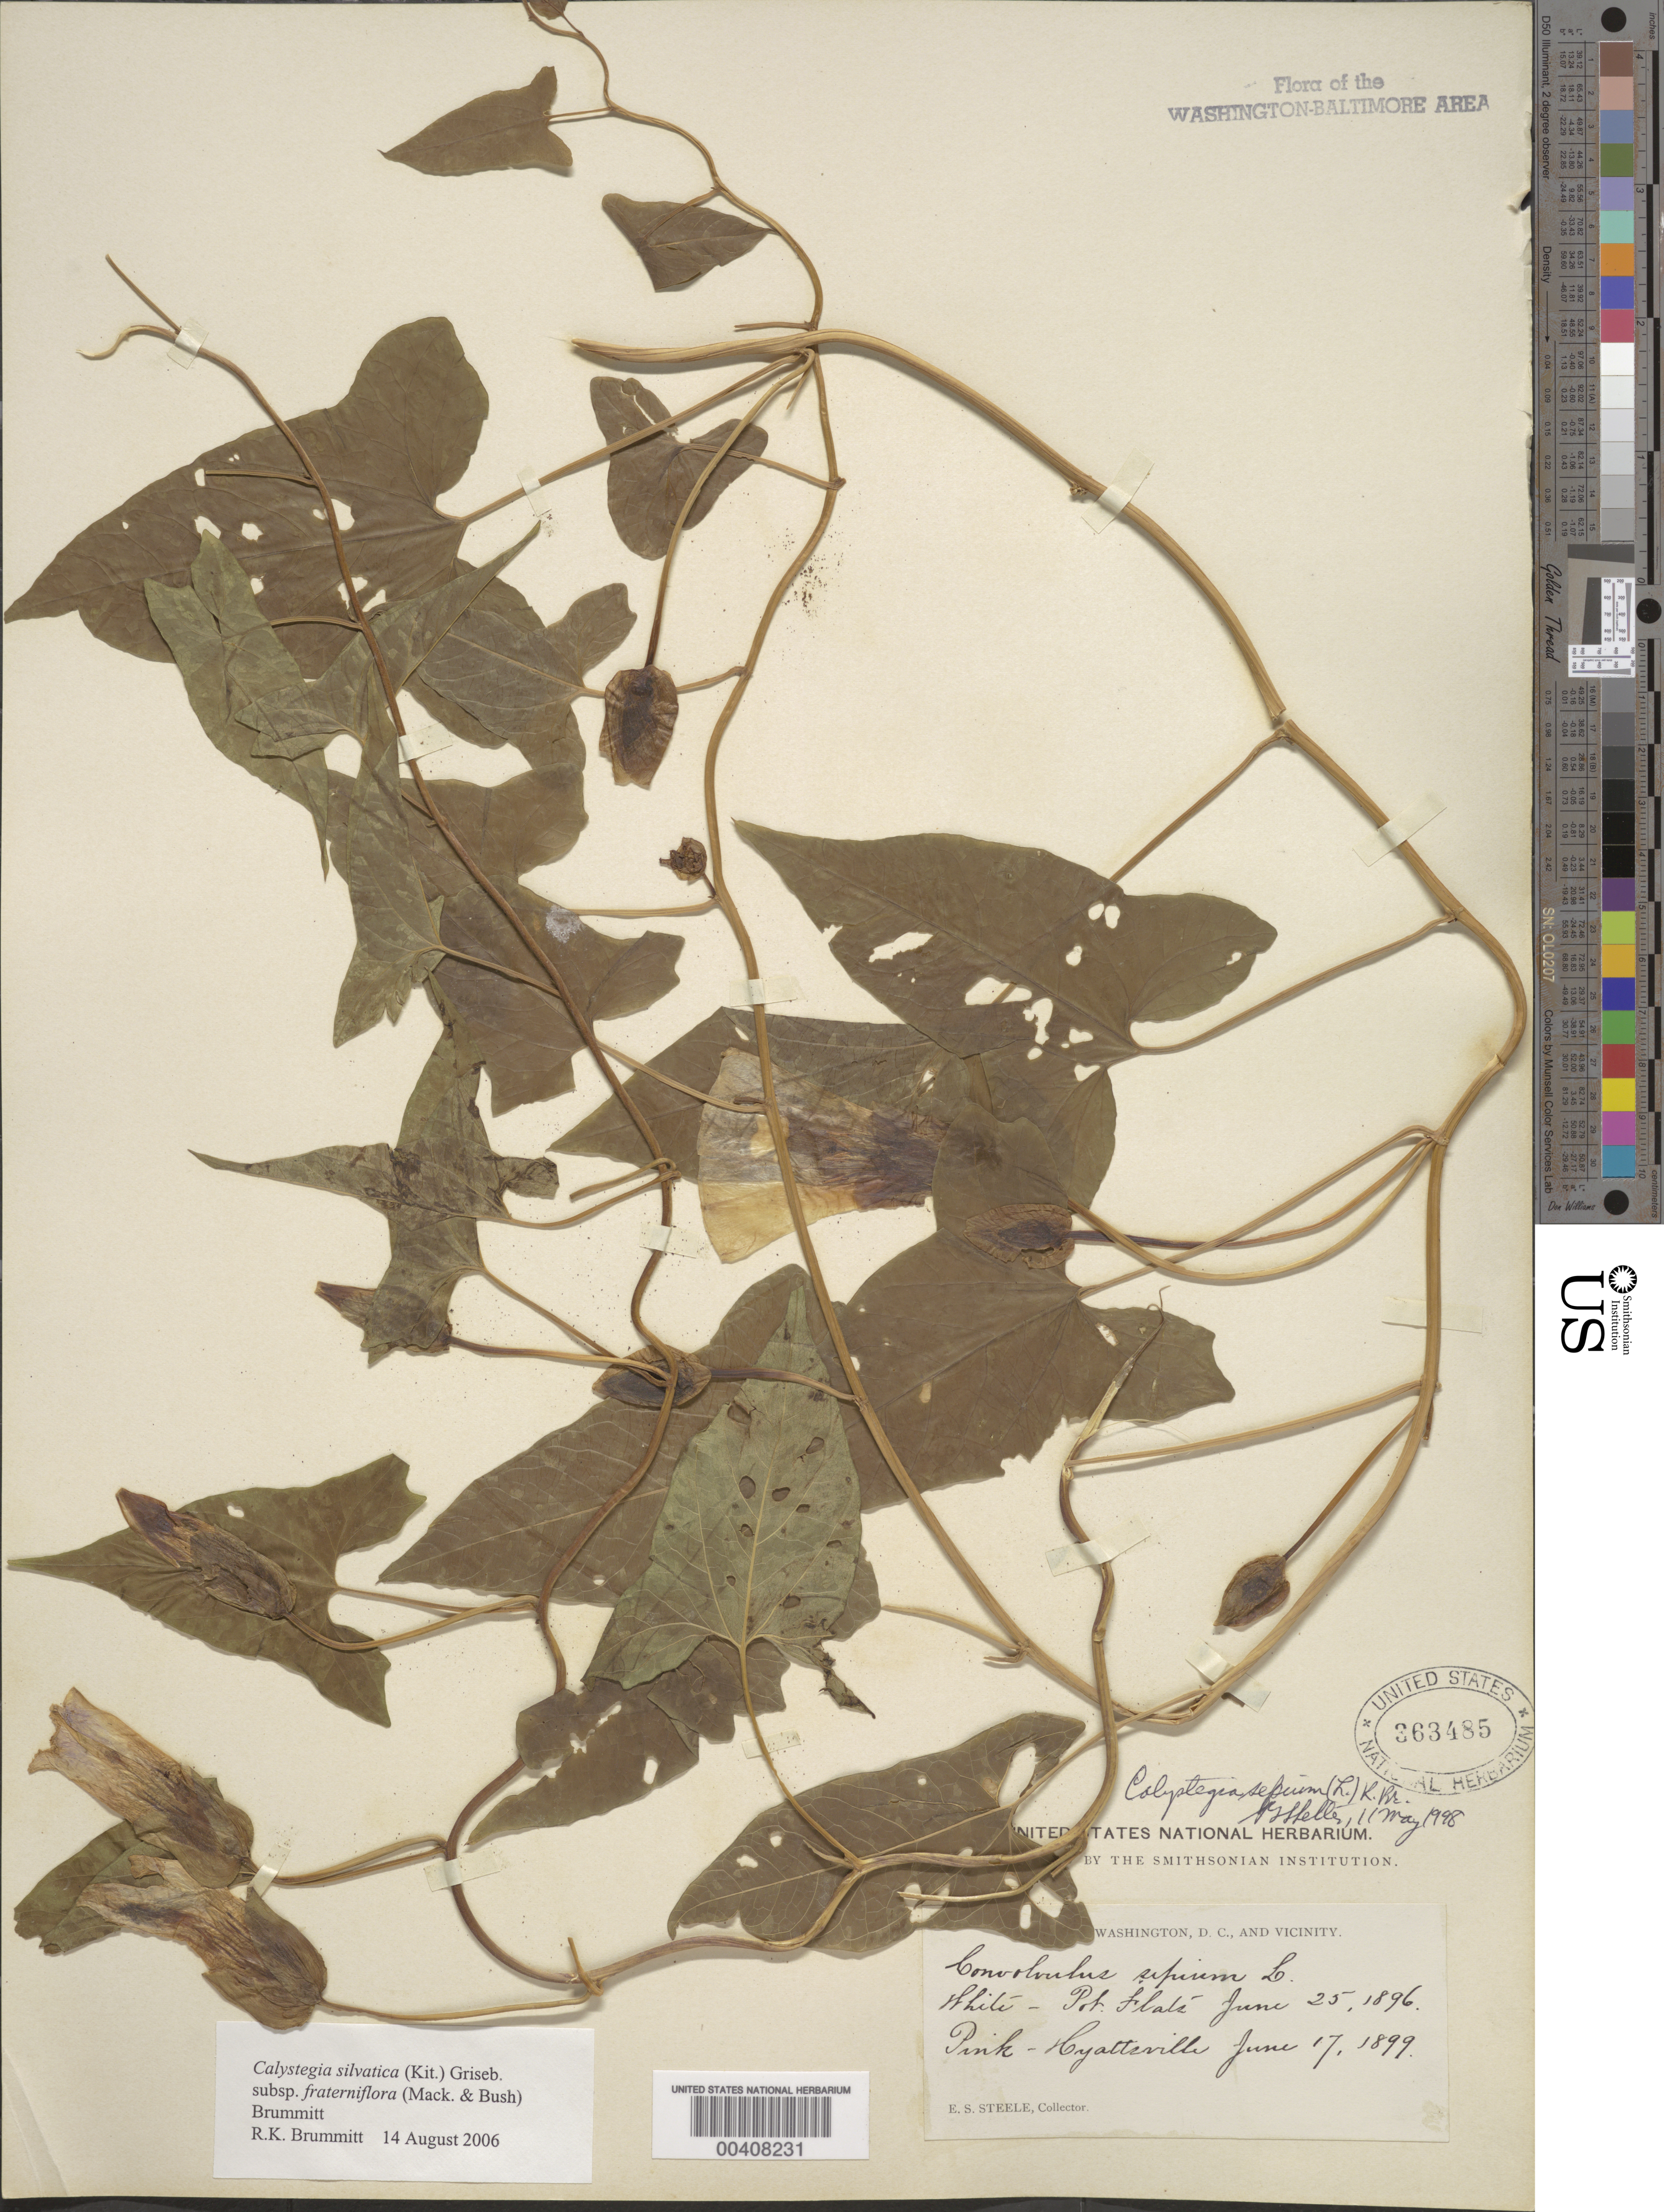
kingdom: Plantae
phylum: Tracheophyta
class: Magnoliopsida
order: Solanales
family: Convolvulaceae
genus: Calystegia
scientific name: Calystegia silvatica subsp. fraterniflora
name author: (Mack. & Bush) Brummitt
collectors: E. Steele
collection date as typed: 25 Jun 1896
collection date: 1896-06-25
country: United States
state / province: District of Columbia / Maryland / Virginia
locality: Potomac flats and Hyattsville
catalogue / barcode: US 363485